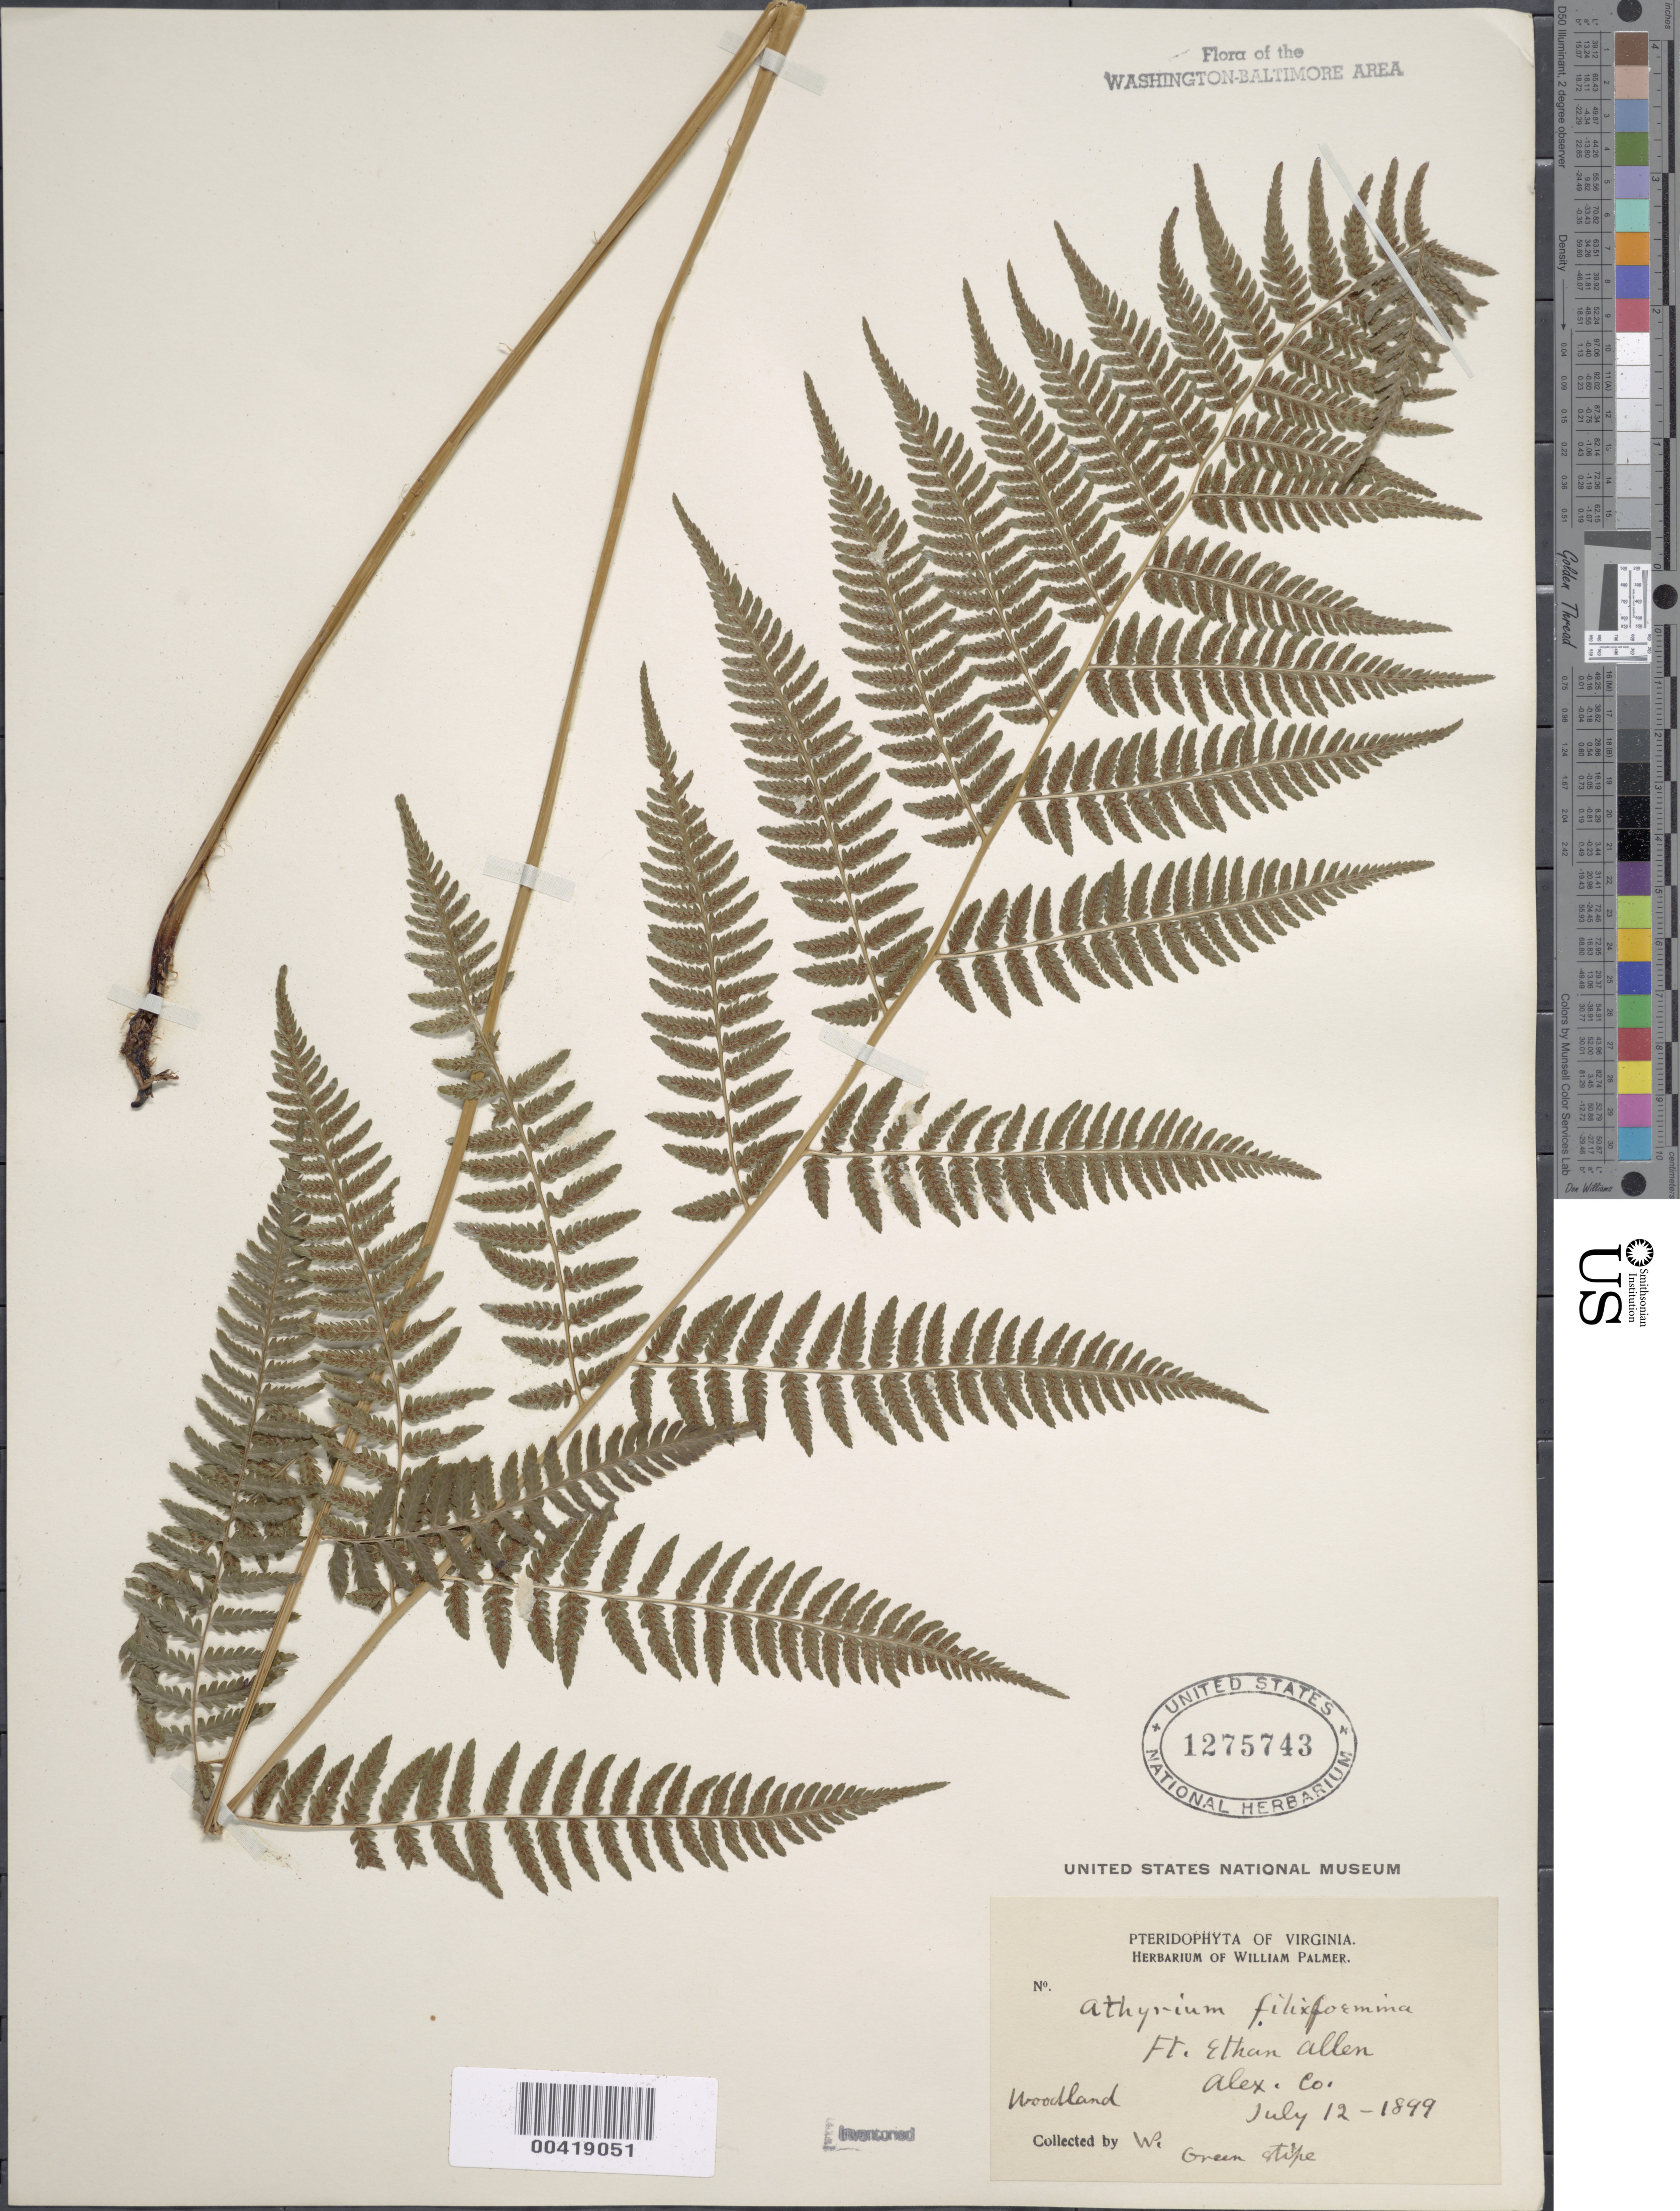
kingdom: Plantae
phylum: Tracheophyta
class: Polypodiopsida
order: Polypodiales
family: Athyriaceae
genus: Athyrium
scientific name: Athyrium filix-femina var. asplenioides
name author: (Michx.) Farw.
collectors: W. Palmer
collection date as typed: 12 Jul 1899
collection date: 1899-07-12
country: United States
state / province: Virginia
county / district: Arlington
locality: Fort Ethan Allen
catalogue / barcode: US 1275743